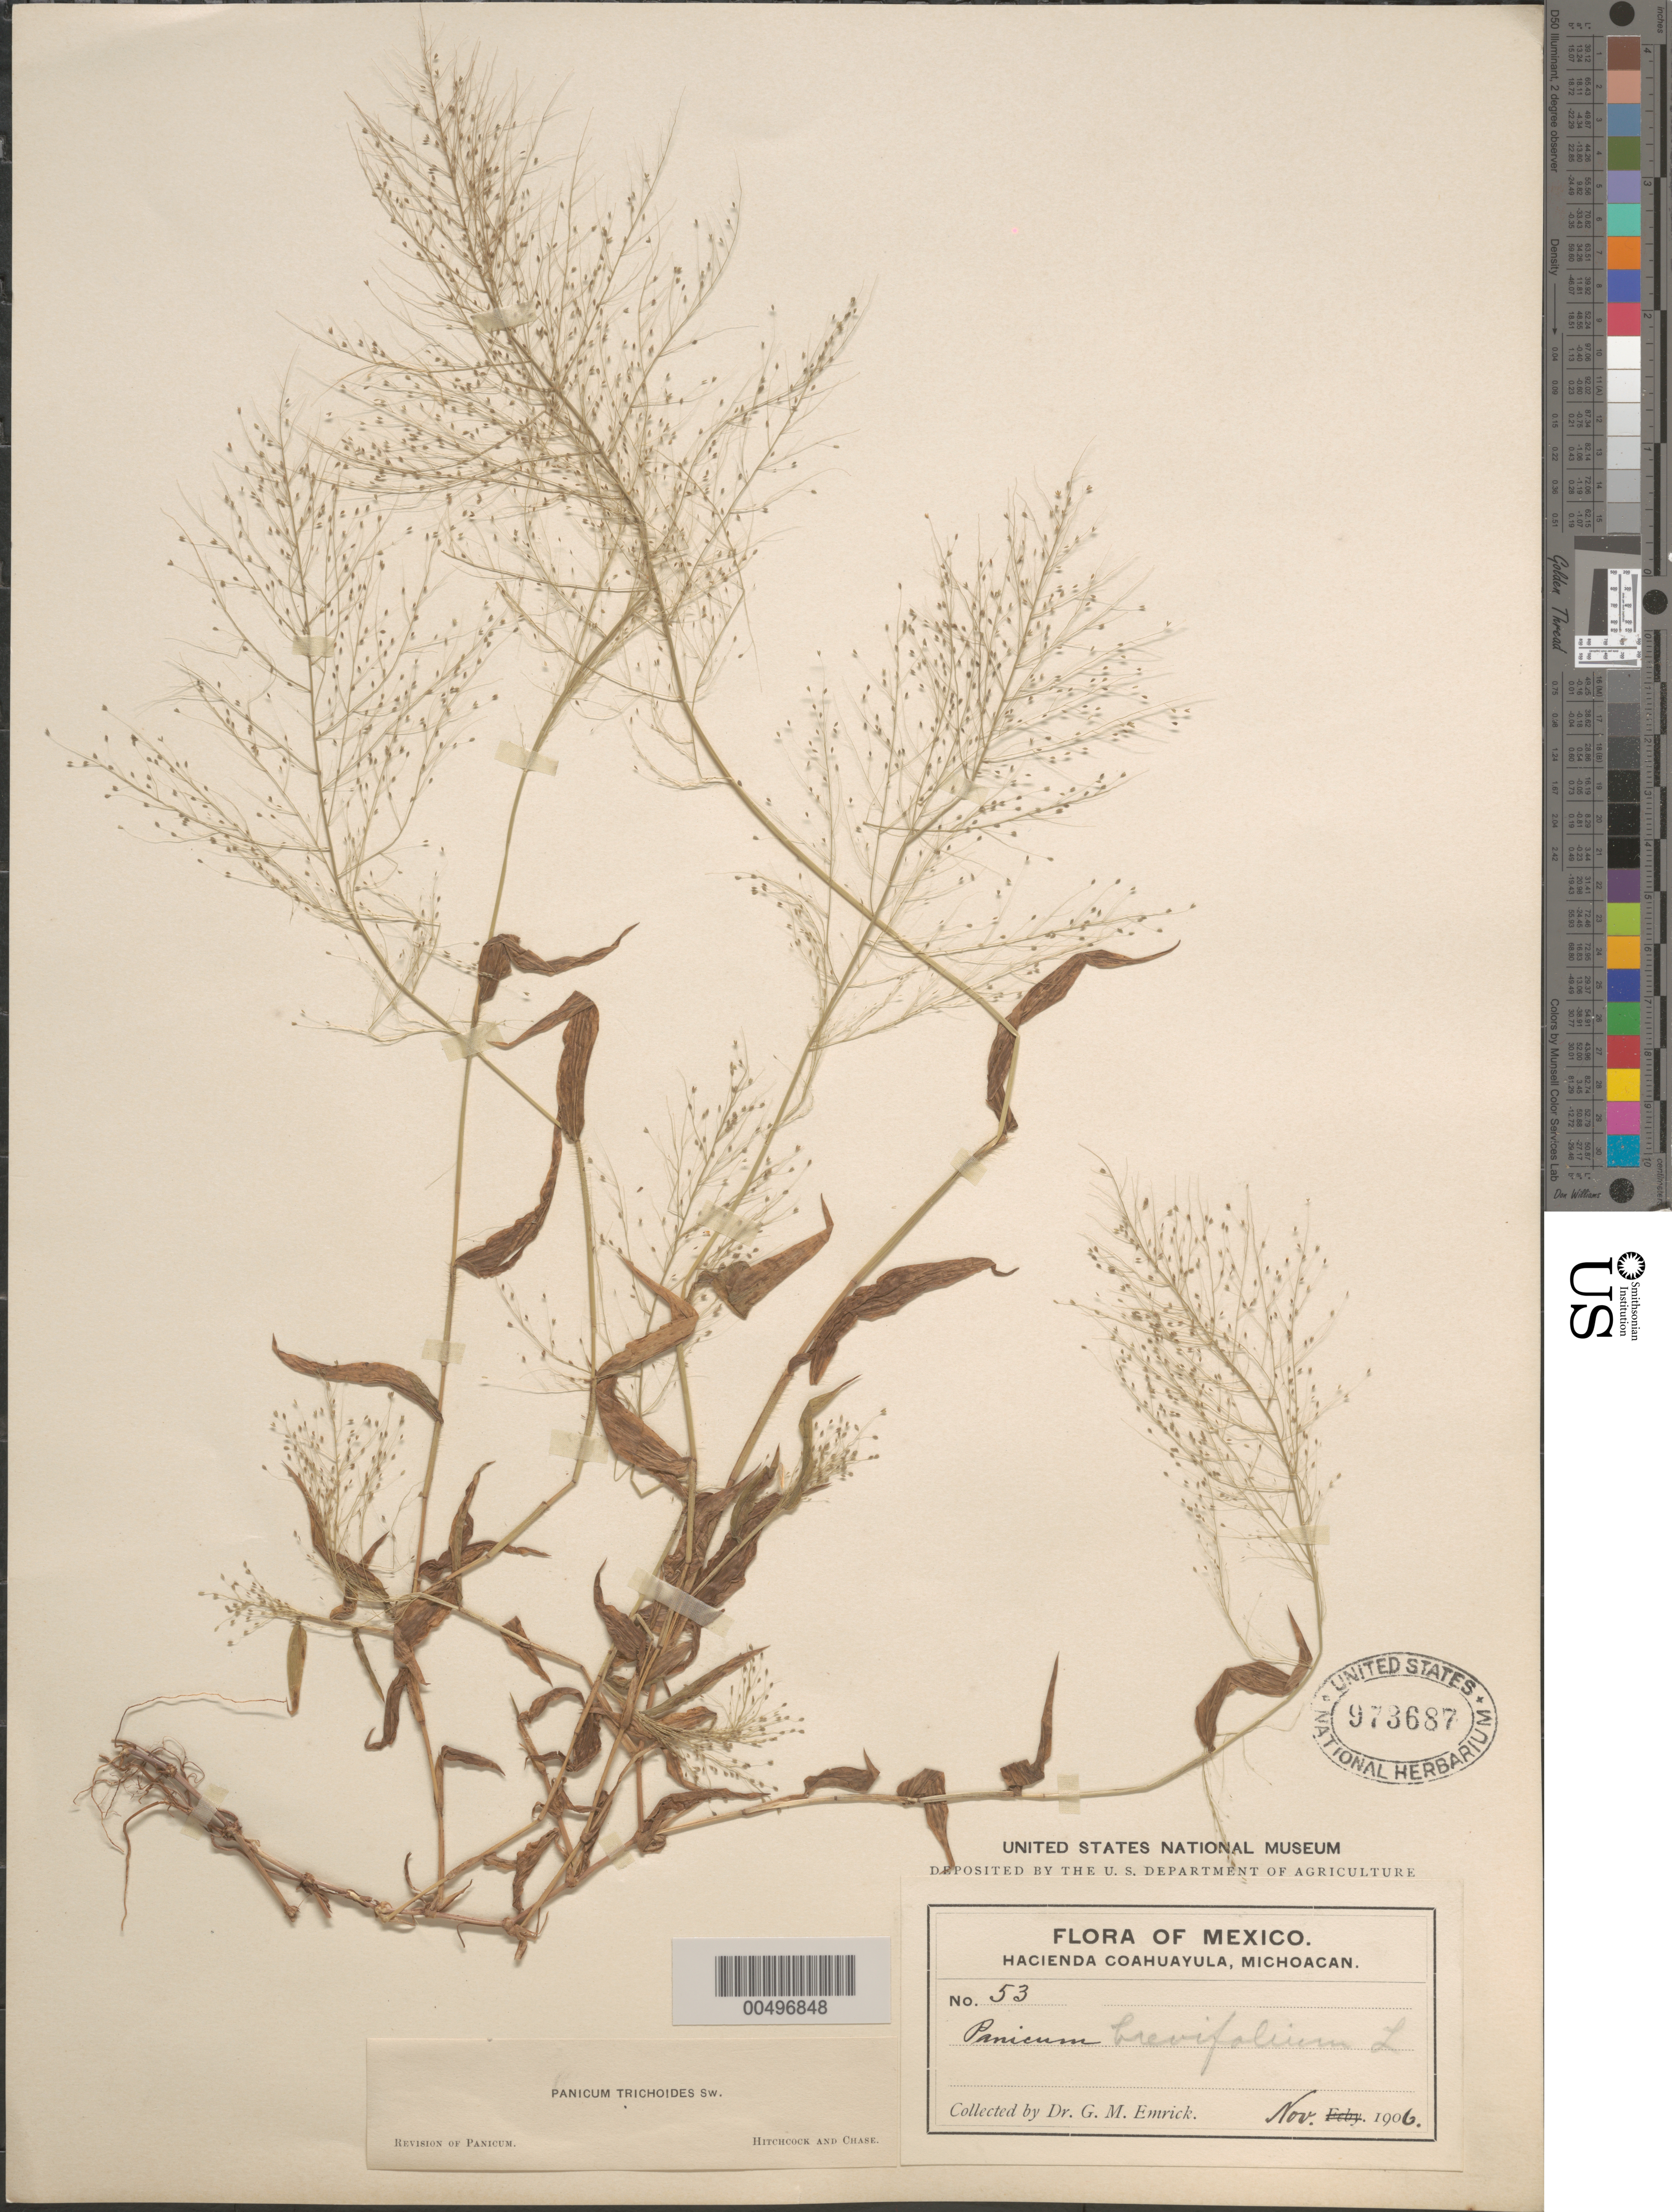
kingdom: Plantae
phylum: Tracheophyta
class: Liliopsida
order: Poales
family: Poaceae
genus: Panicum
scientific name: Panicum trichoides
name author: Sw.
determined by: Hitchcock, A. S.; Chase, [M.] A.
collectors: G. Emrick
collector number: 53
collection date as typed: Nov 1906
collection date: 1906-11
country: Mexico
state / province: Michoacán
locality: Hacienda Coahuayula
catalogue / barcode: US 973687